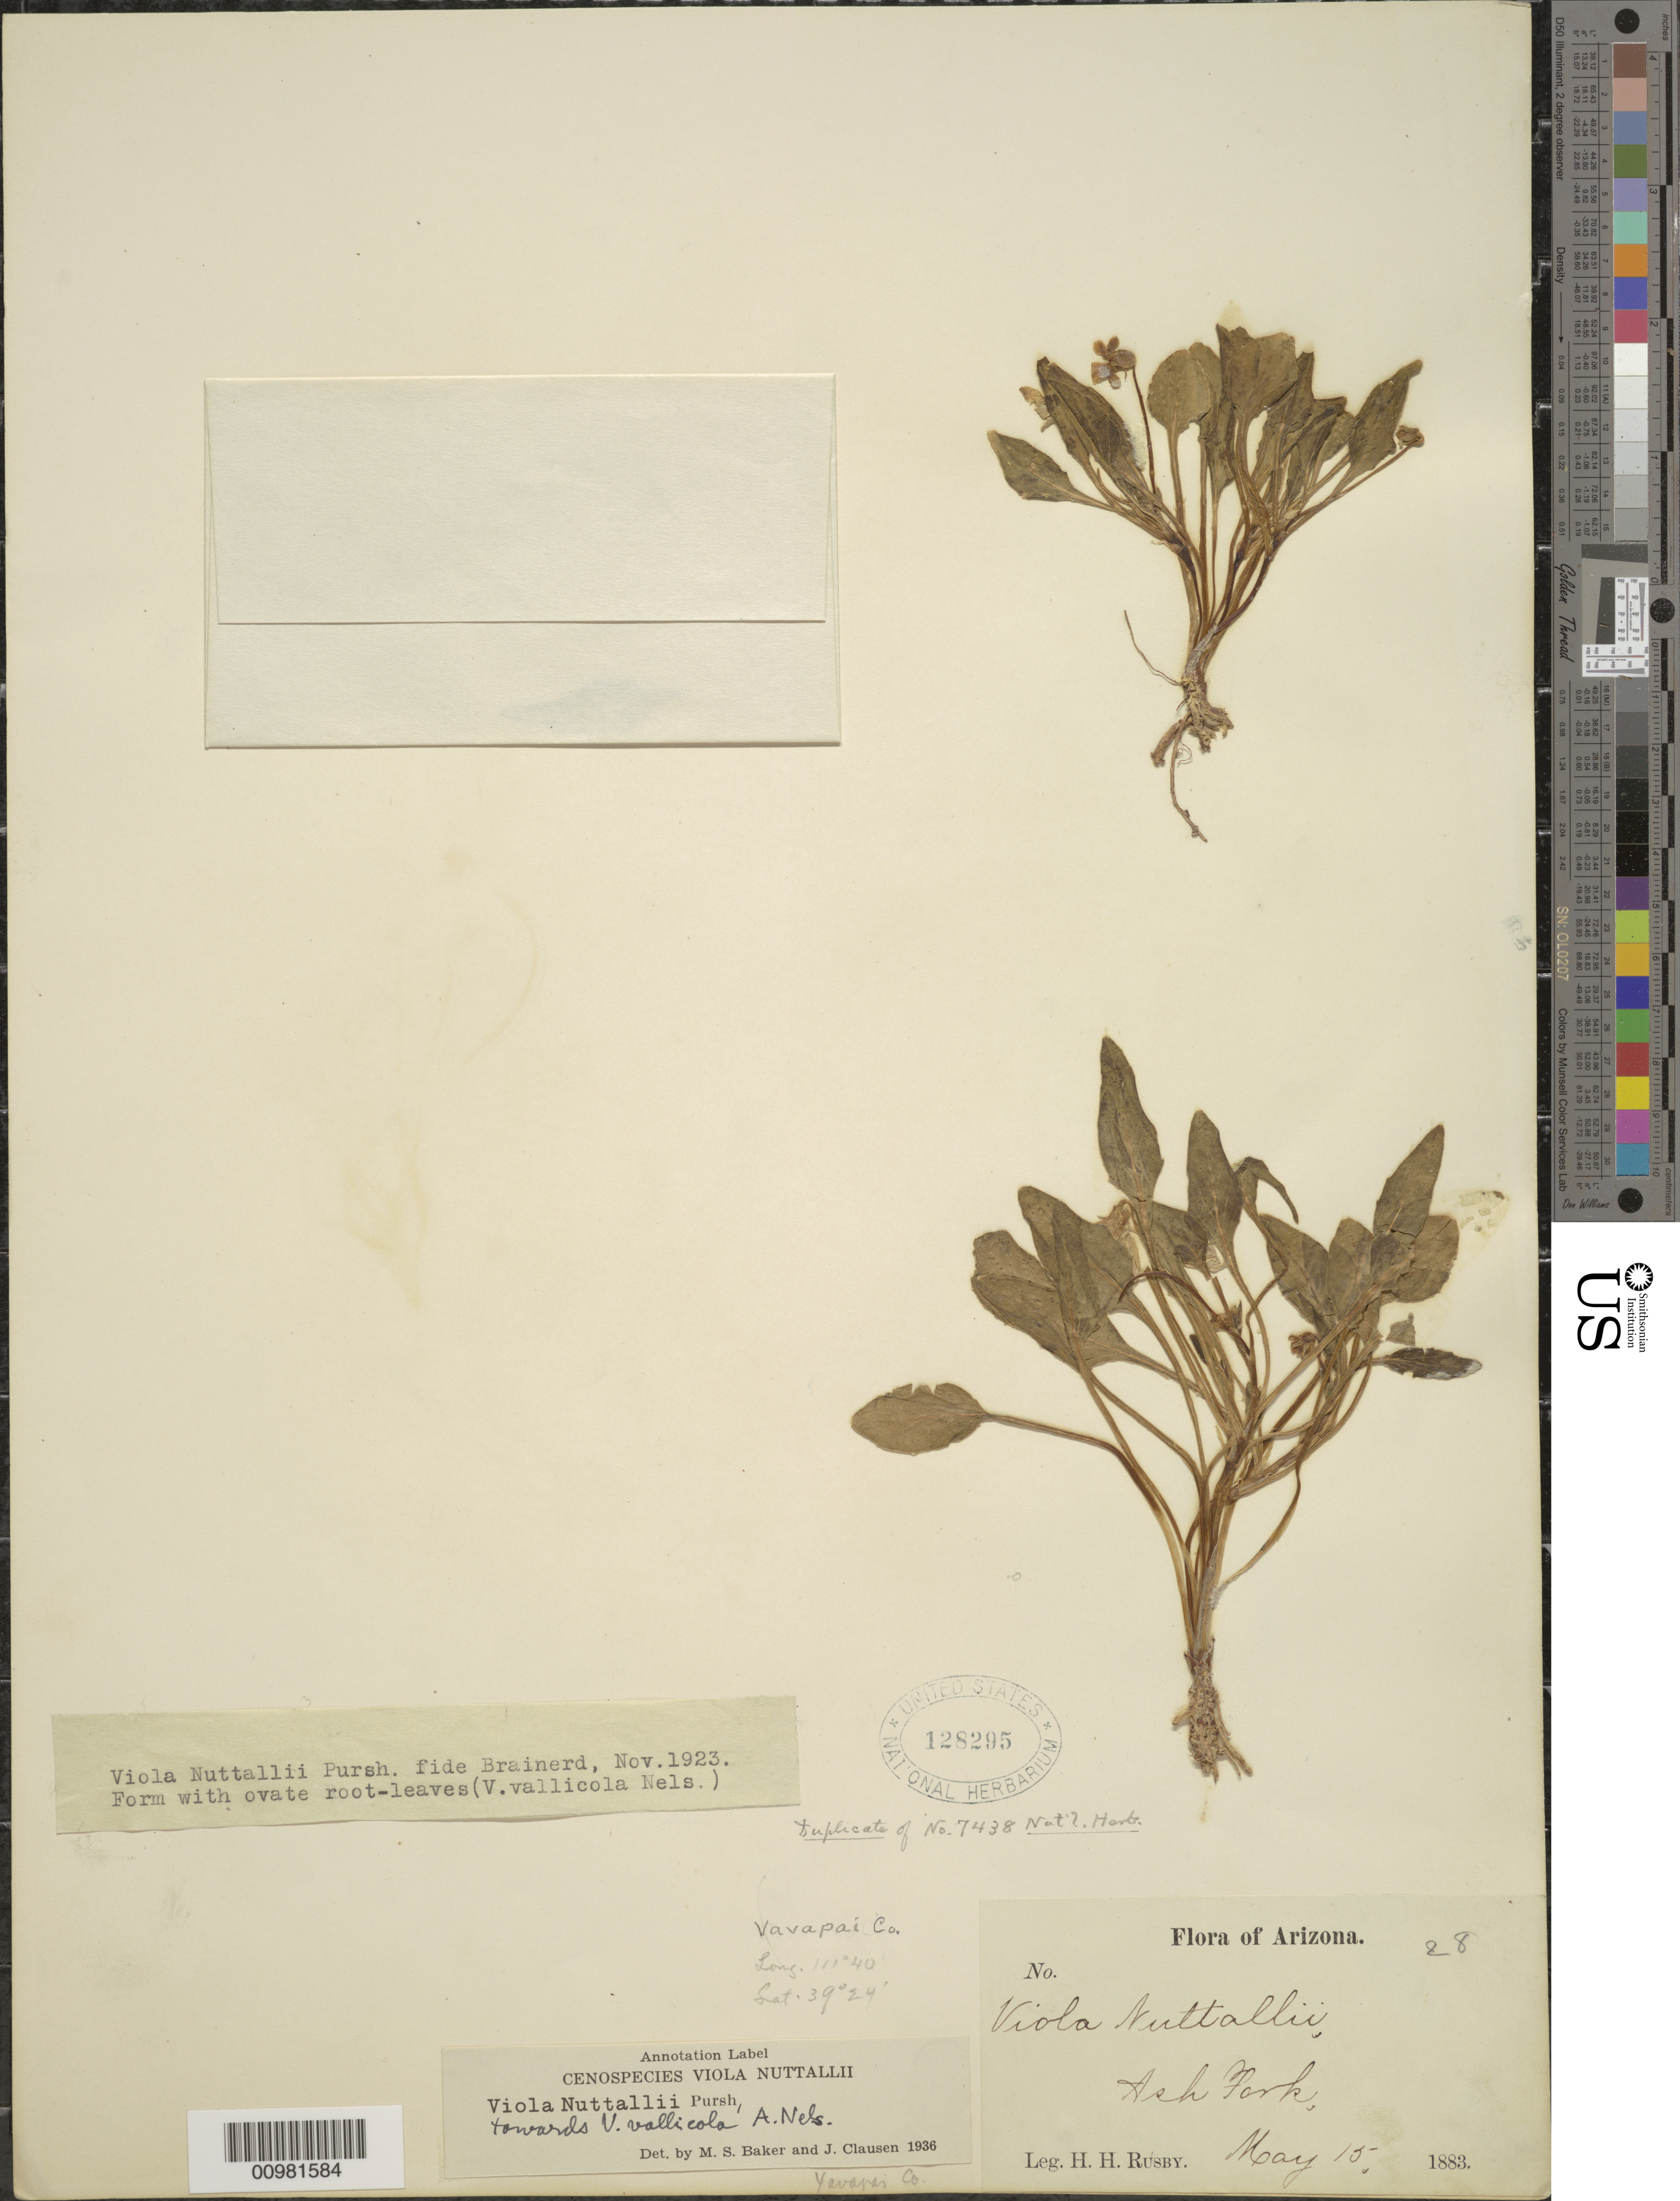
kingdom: Plantae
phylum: Tracheophyta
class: Magnoliopsida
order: Malpighiales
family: Violaceae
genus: Viola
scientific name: Viola nuttallii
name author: Pursh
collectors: H. H. Rusby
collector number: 28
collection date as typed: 15 May 1883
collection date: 1883-05-15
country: United States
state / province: Arizona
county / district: Yavapai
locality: Ash Fork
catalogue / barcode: US 128295